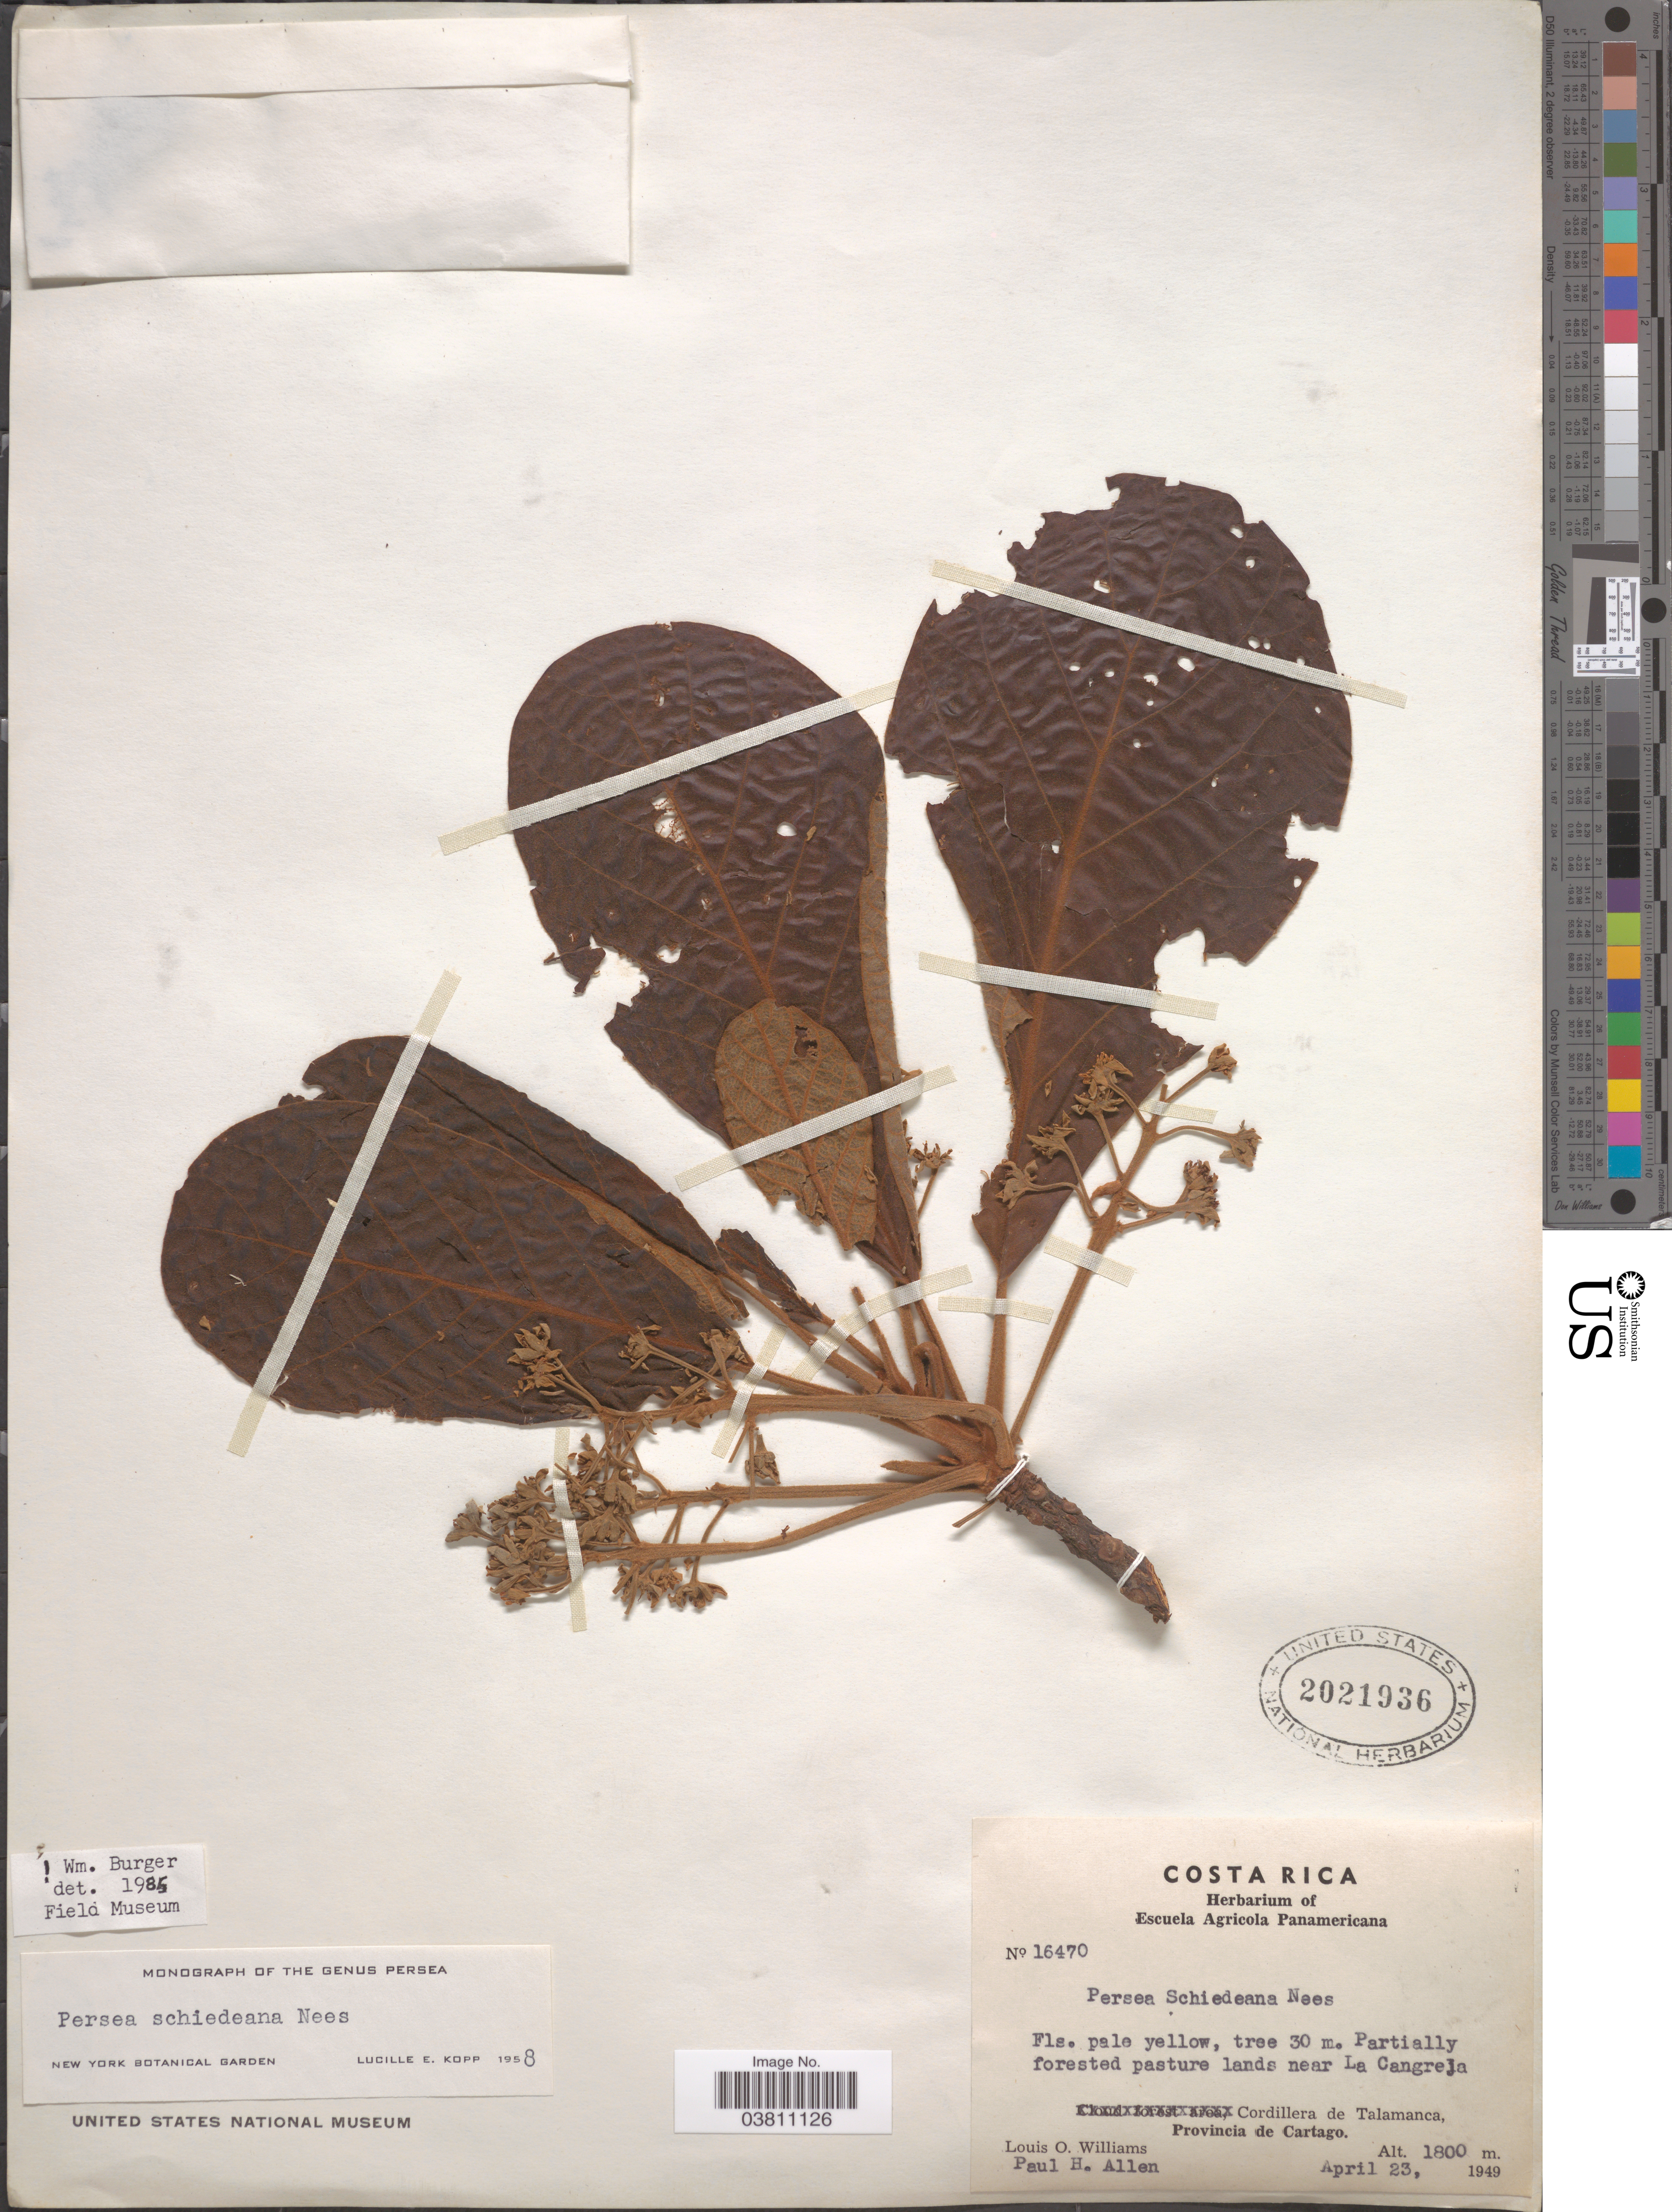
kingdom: Plantae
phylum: Tracheophyta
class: Magnoliopsida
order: Laurales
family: Lauraceae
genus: Persea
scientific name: Persea schiediana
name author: Nees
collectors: L. O. Williams & P. H. Allen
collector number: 16470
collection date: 1949-04-23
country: Costa Rica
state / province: Cartago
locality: Near La Cangreja. Cordillera de Talamanca.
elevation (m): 1800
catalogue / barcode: US 2021936